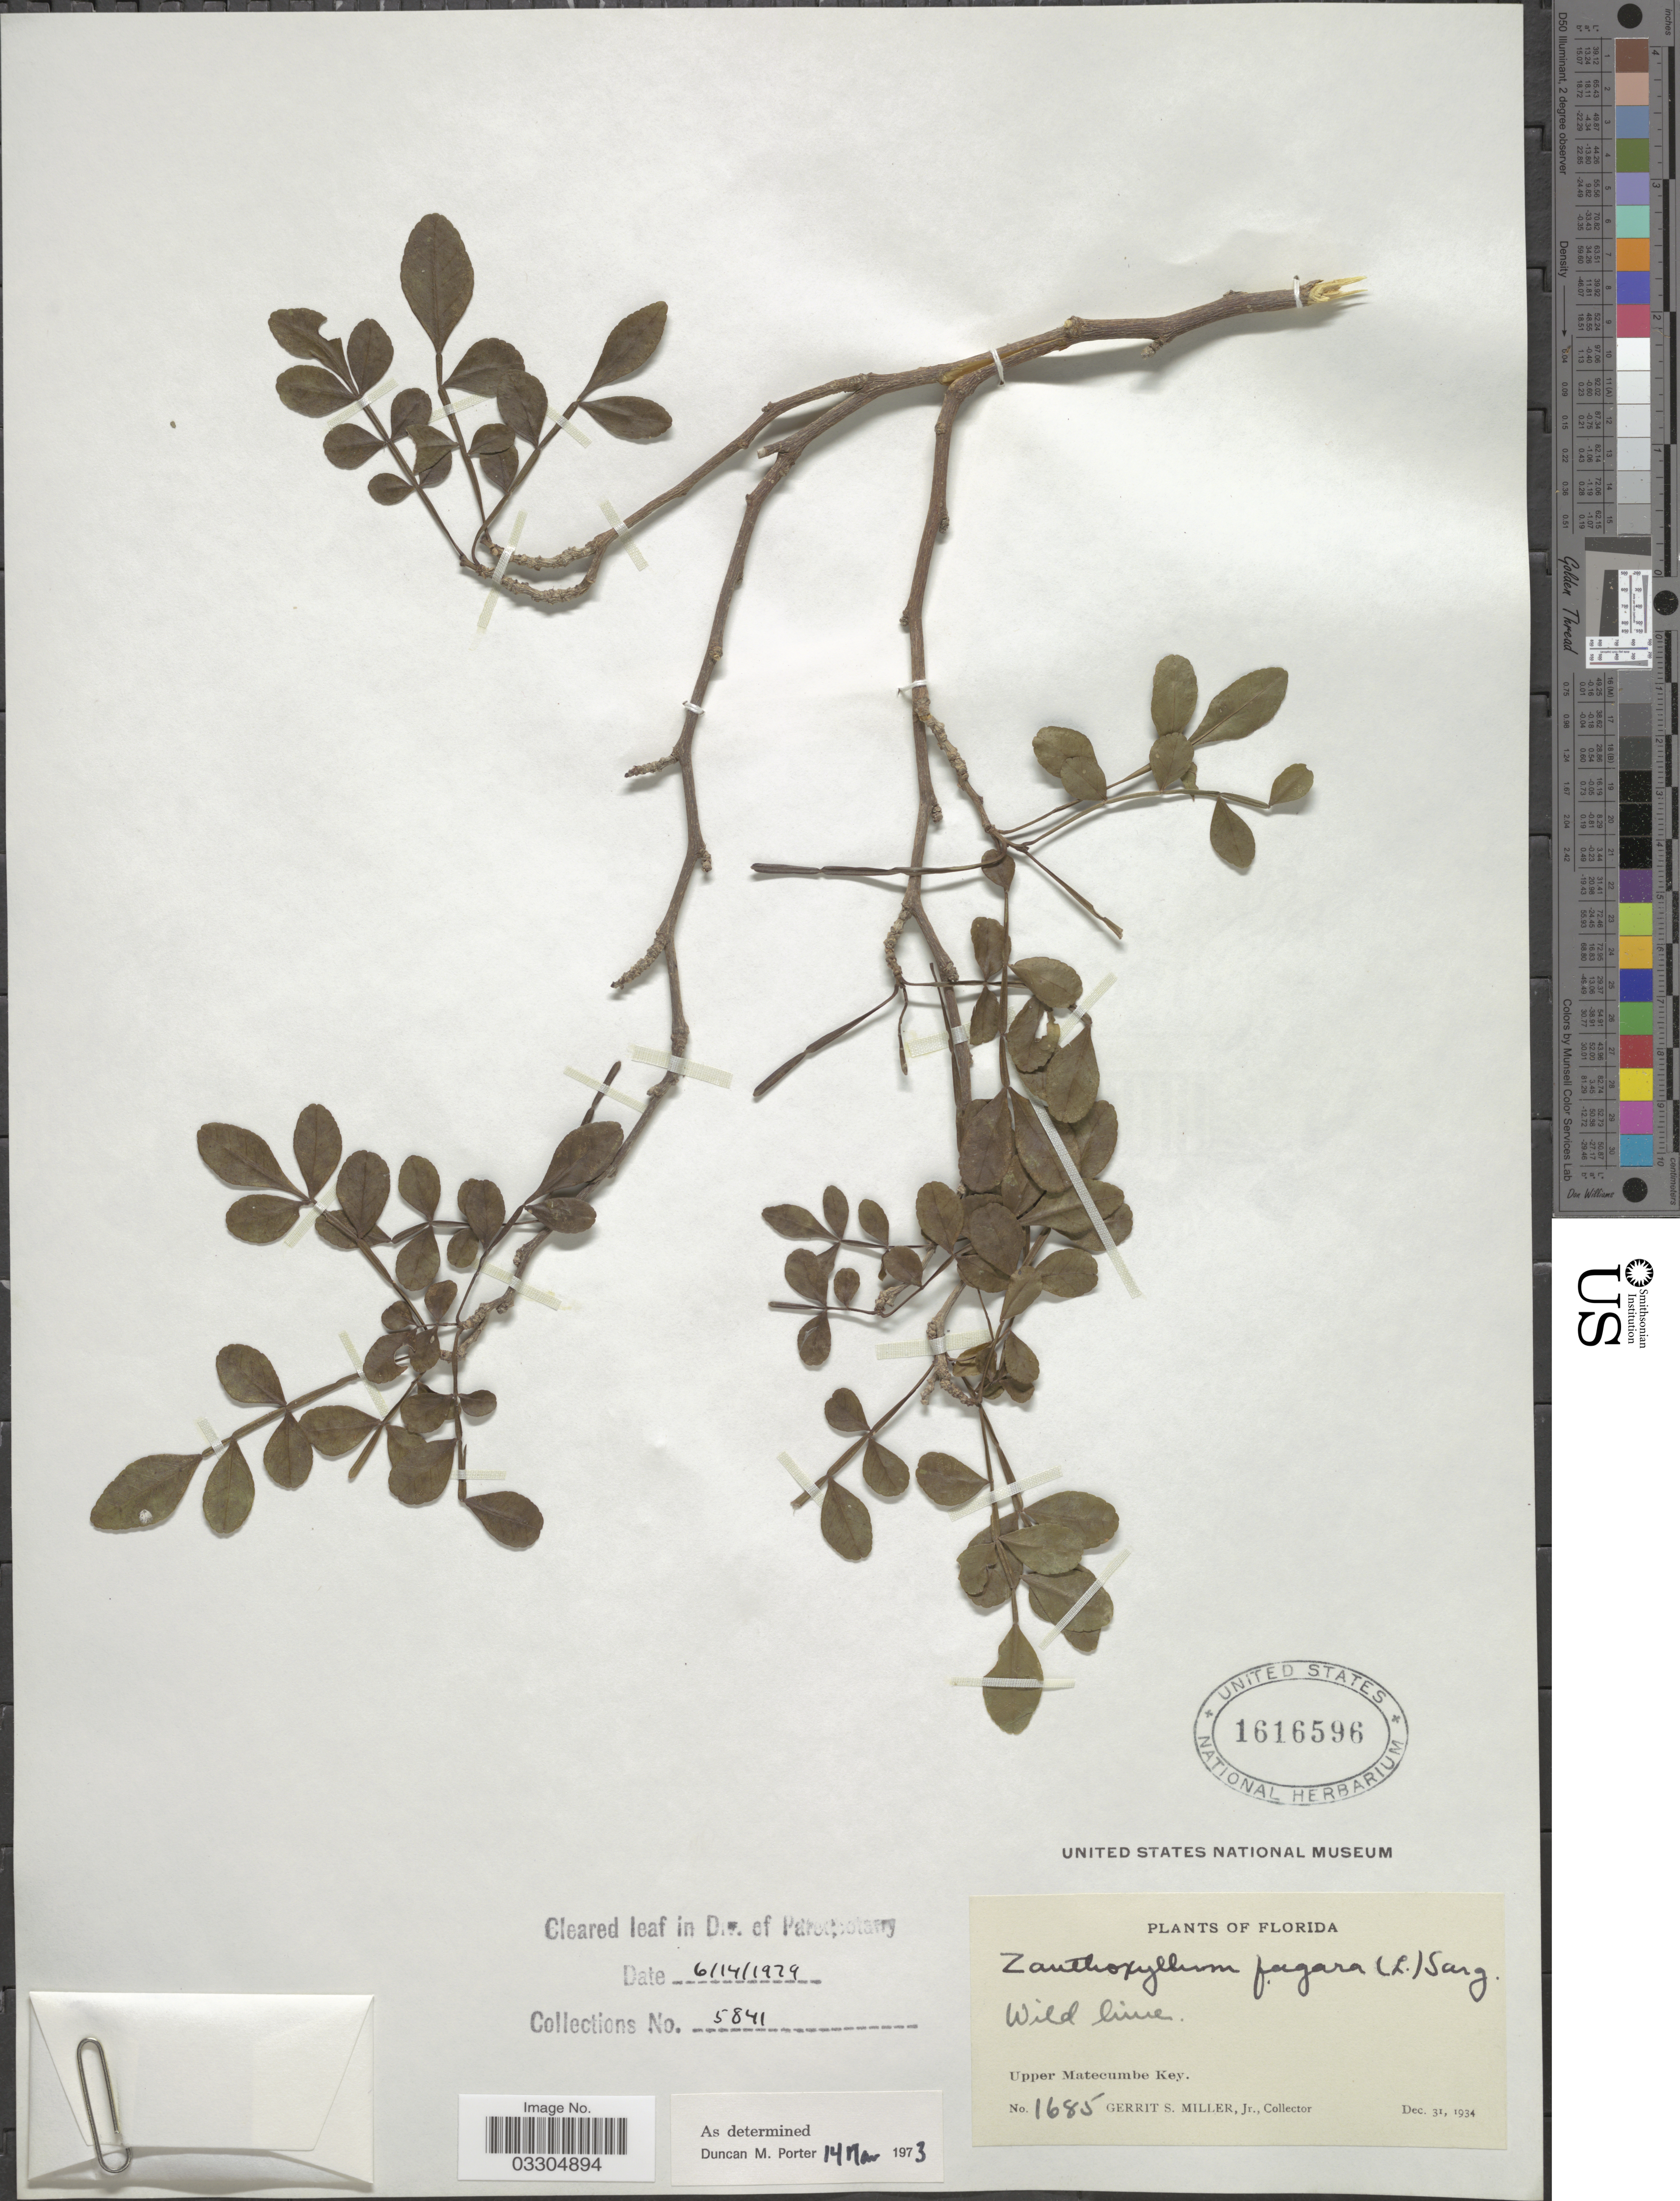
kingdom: Plantae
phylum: Tracheophyta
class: Magnoliopsida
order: Sapindales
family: Rutaceae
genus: Zanthoxylum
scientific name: Zanthoxylum fagara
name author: (L.) Sarg.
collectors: G. S. Miller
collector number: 1685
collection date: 1934-12-31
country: United States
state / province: Florida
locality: Upper Matecumbe Key.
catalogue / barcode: US 1616596